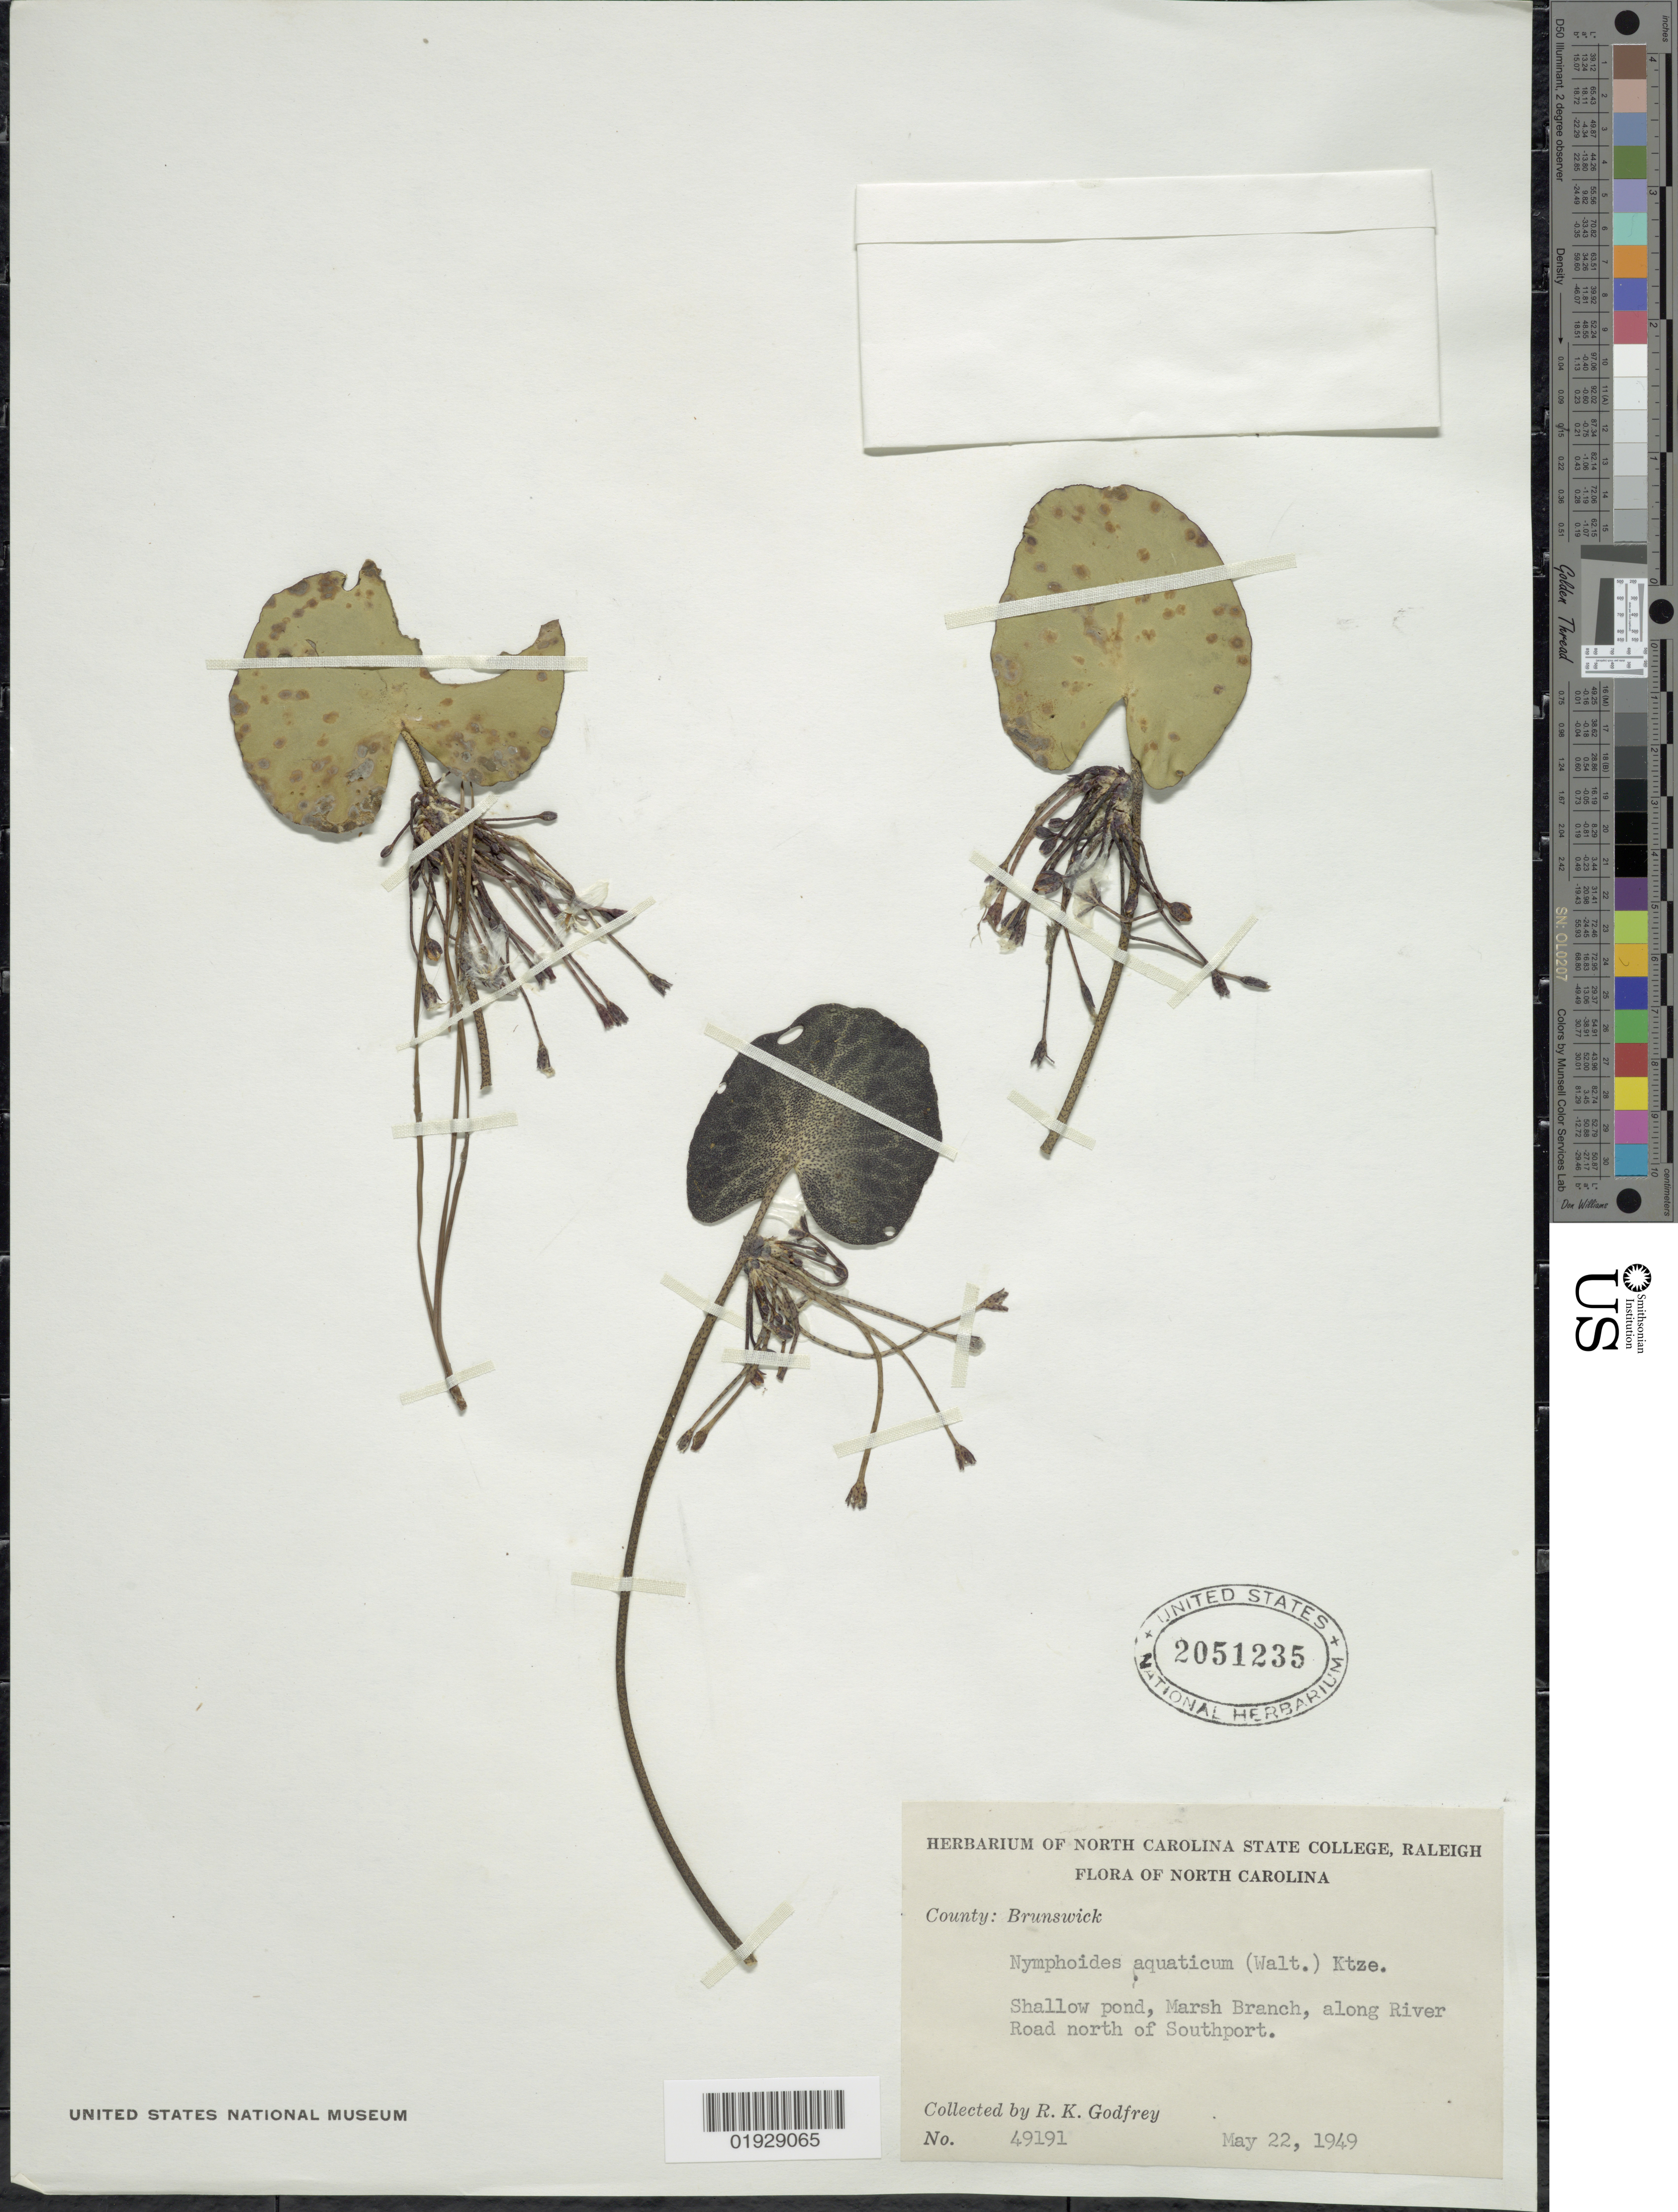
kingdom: Plantae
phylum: Tracheophyta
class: Magnoliopsida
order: Asterales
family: Menyanthaceae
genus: Nymphoides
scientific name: Nymphoides aquatica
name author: (J.F. Gmel.) Kuntze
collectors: R. K. Godfrey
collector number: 49191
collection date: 1949-05-22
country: United States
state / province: North Carolina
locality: County: Brunswick, Shallow pond, Marsh Branch, along River Road north of Southport.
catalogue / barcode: US 2051235